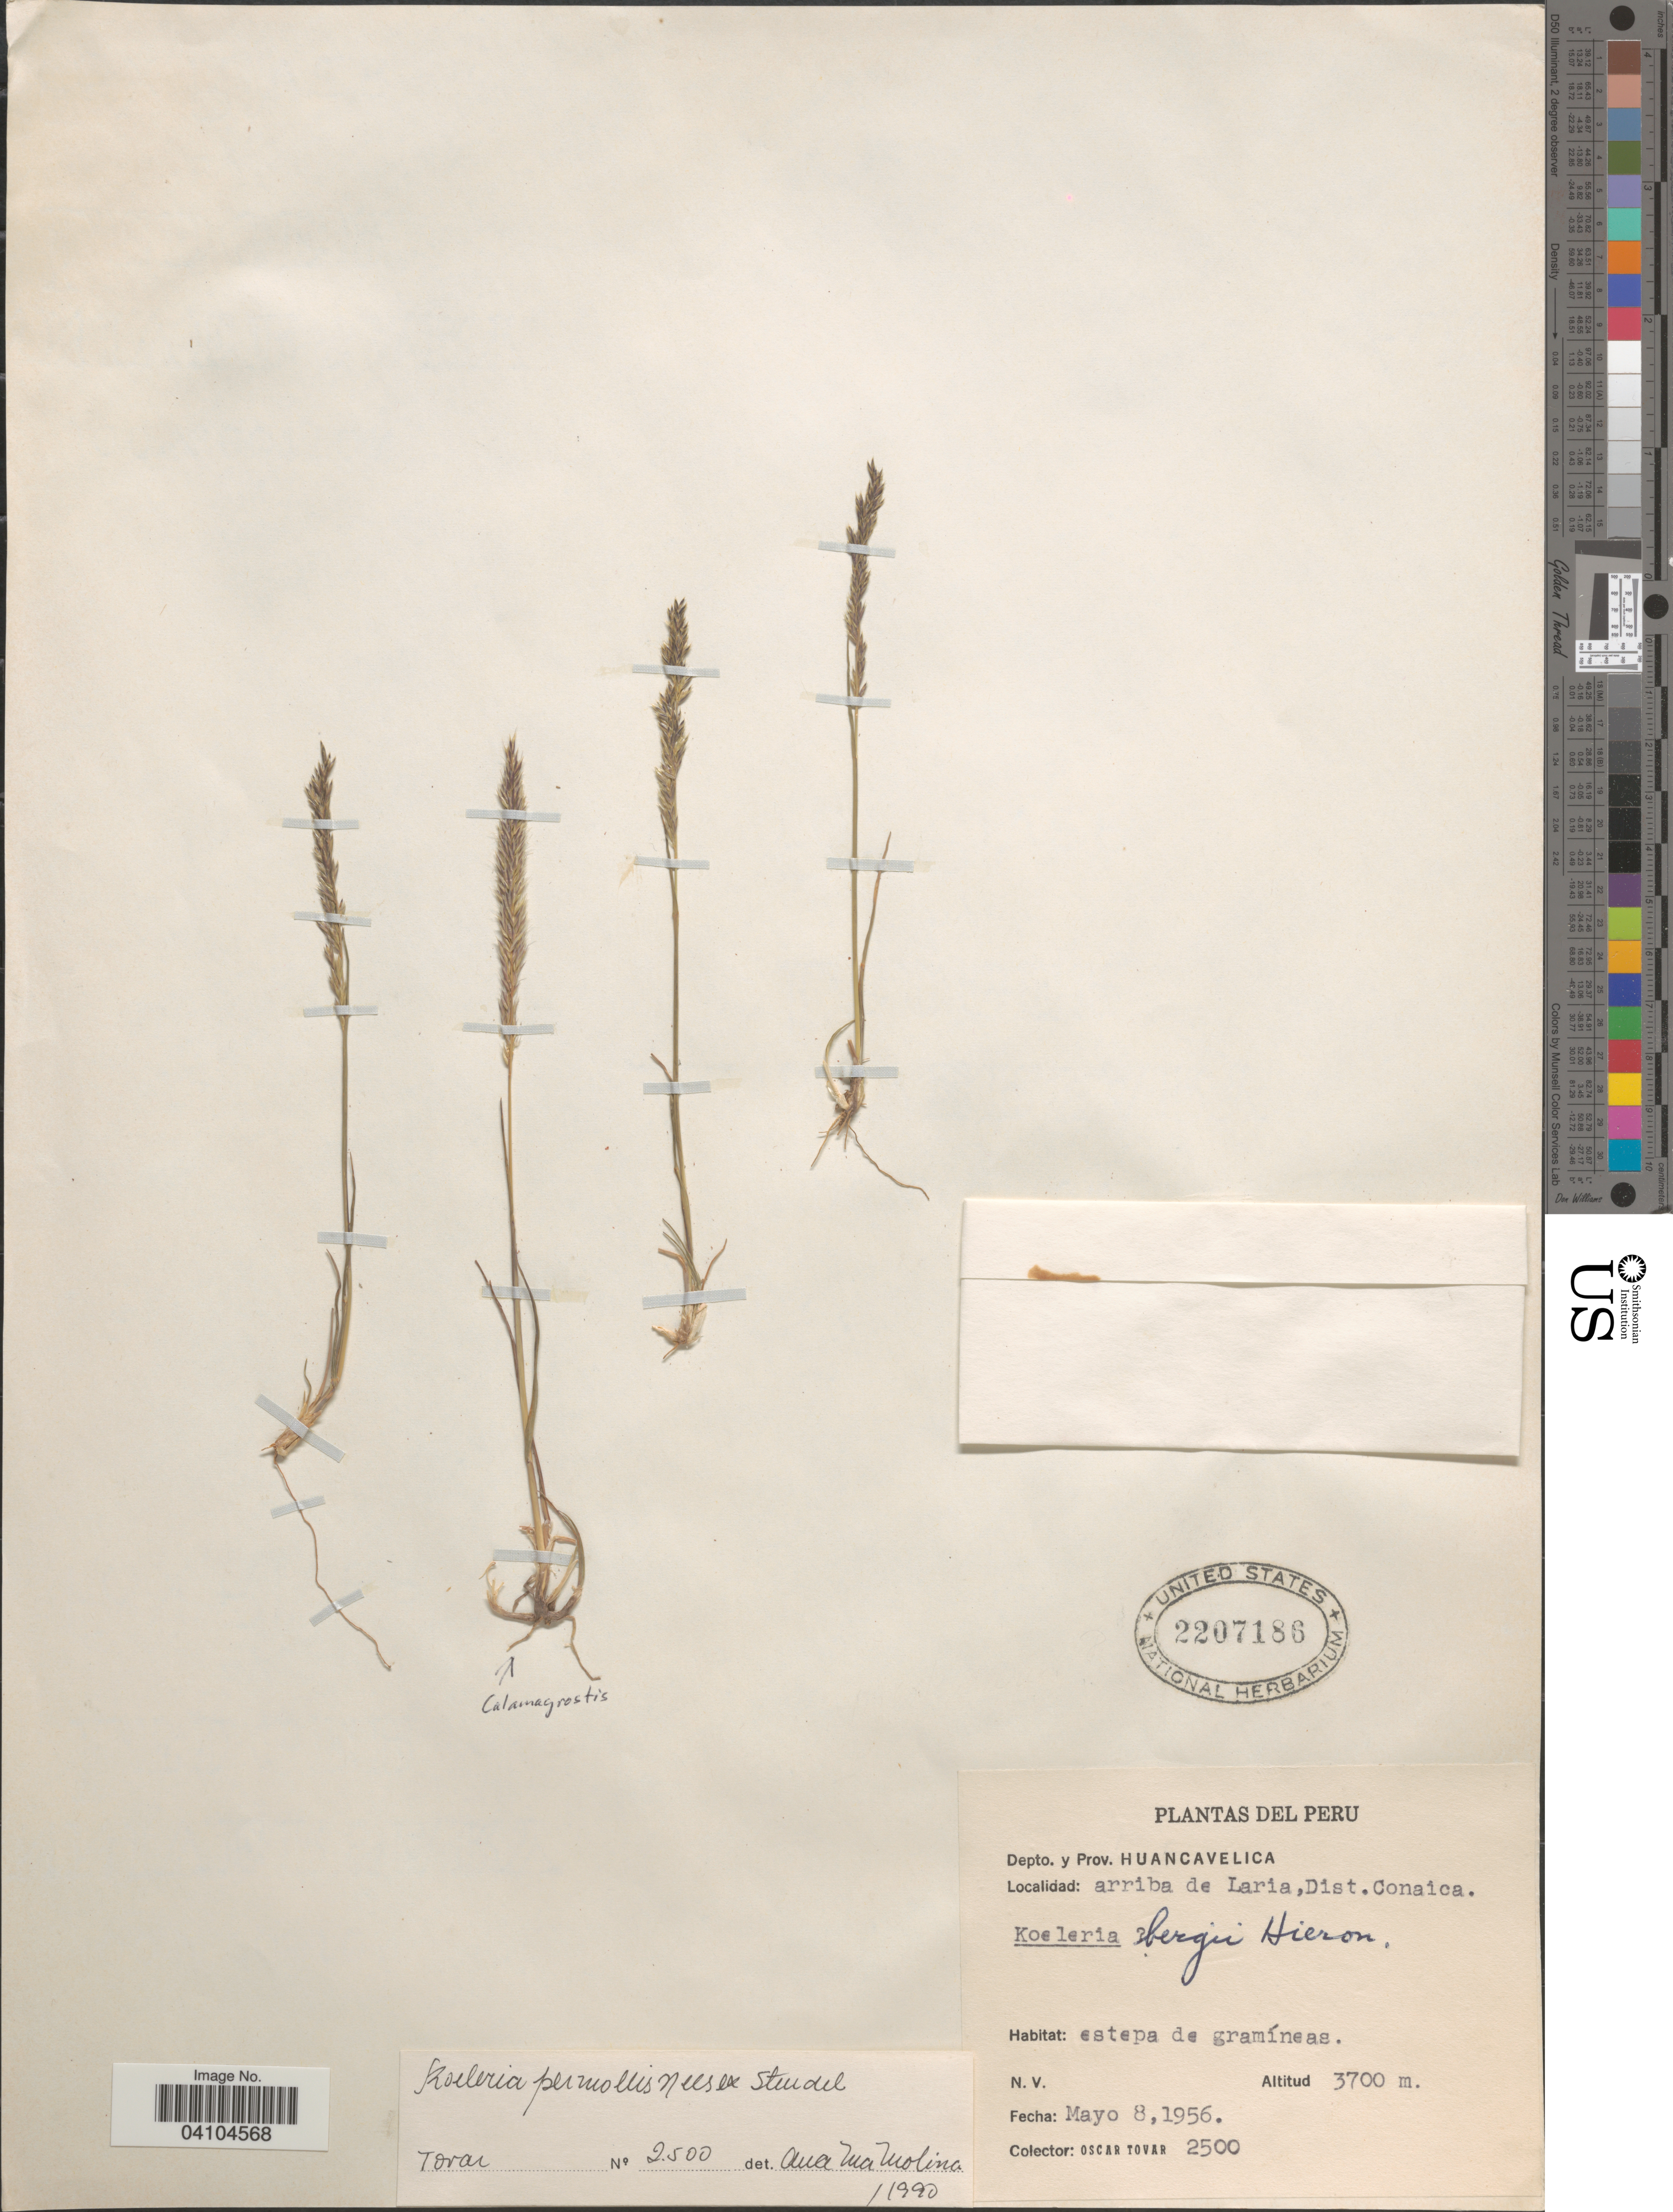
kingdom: Plantae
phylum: Tracheophyta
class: Liliopsida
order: Poales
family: Poaceae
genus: Koeleria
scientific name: Koeleria permollis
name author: Nees ex Steud.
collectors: Ó. Tovar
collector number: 2500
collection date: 1956-05-08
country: Peru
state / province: Huancavelica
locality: Depto. y Prov. Huancavelica. Arriba de Laria, Dist. Conaica.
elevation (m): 3700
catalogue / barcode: US 2207186